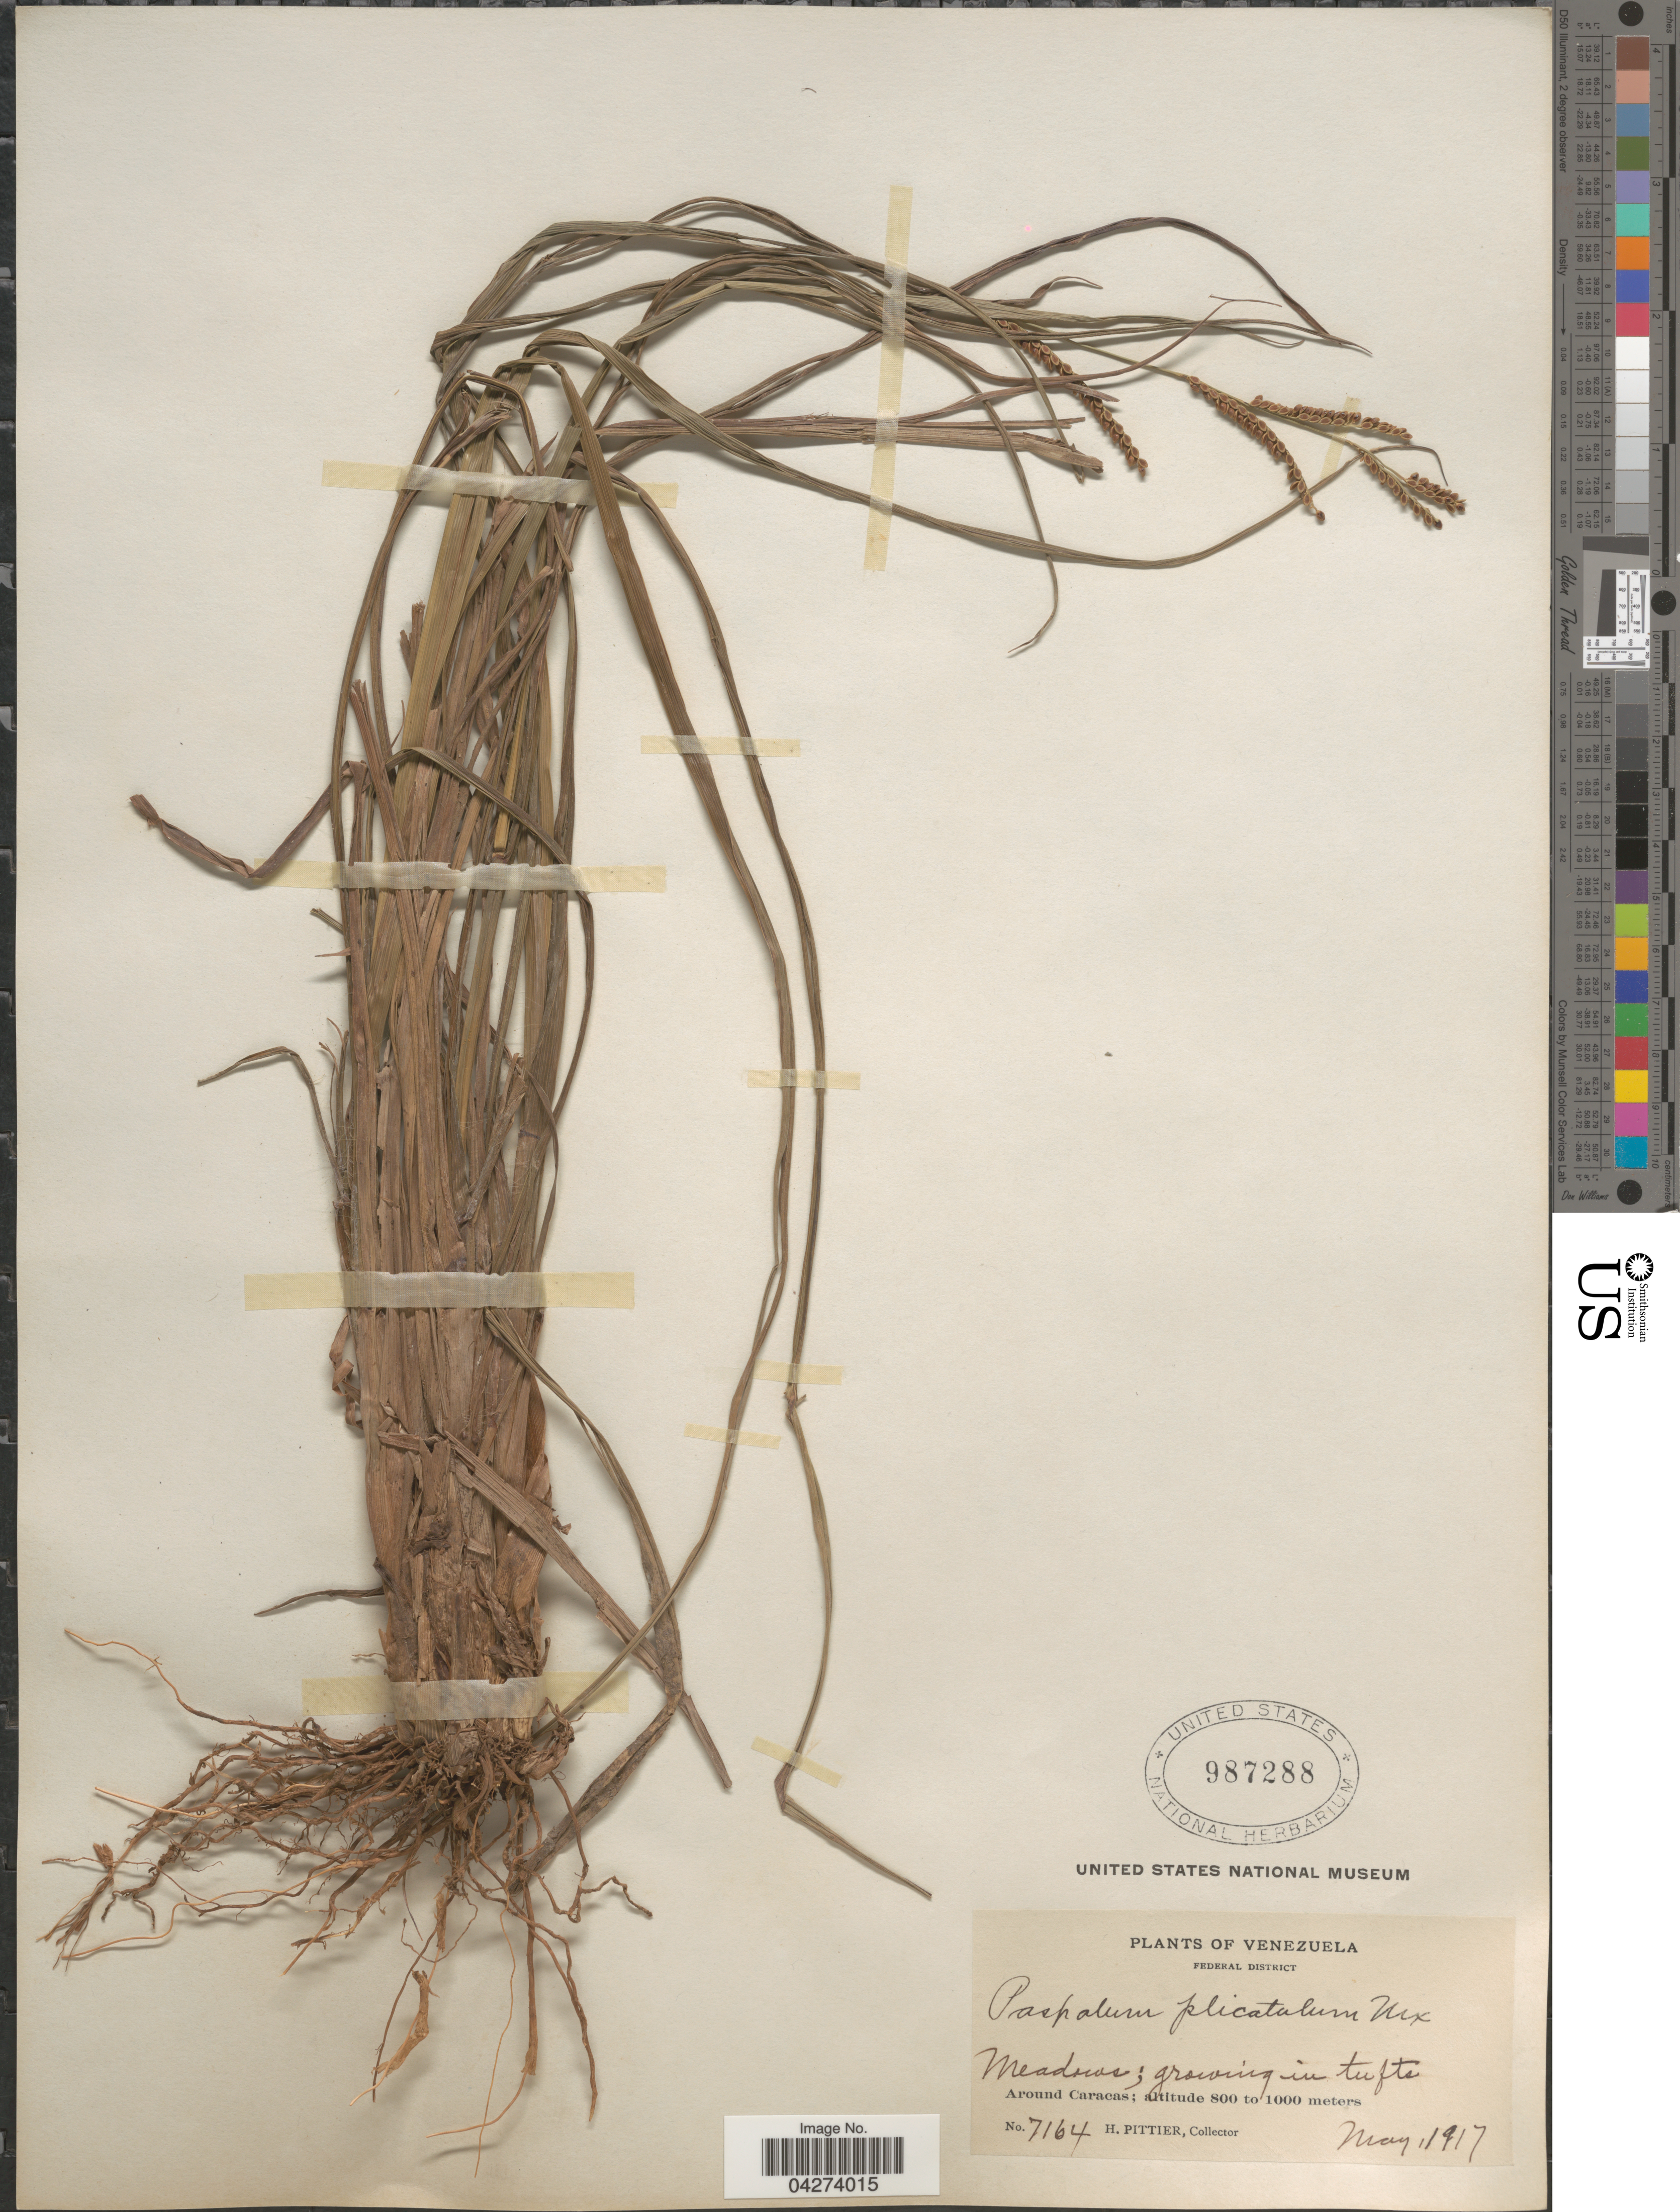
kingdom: Plantae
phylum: Tracheophyta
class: Liliopsida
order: Poales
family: Poaceae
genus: Paspalum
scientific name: Paspalum plicatulum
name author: Michx.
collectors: H. F. Pittier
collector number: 7164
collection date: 1917-05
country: Venezuela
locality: Federal District. Around Caracas.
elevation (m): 800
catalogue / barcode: US 987288